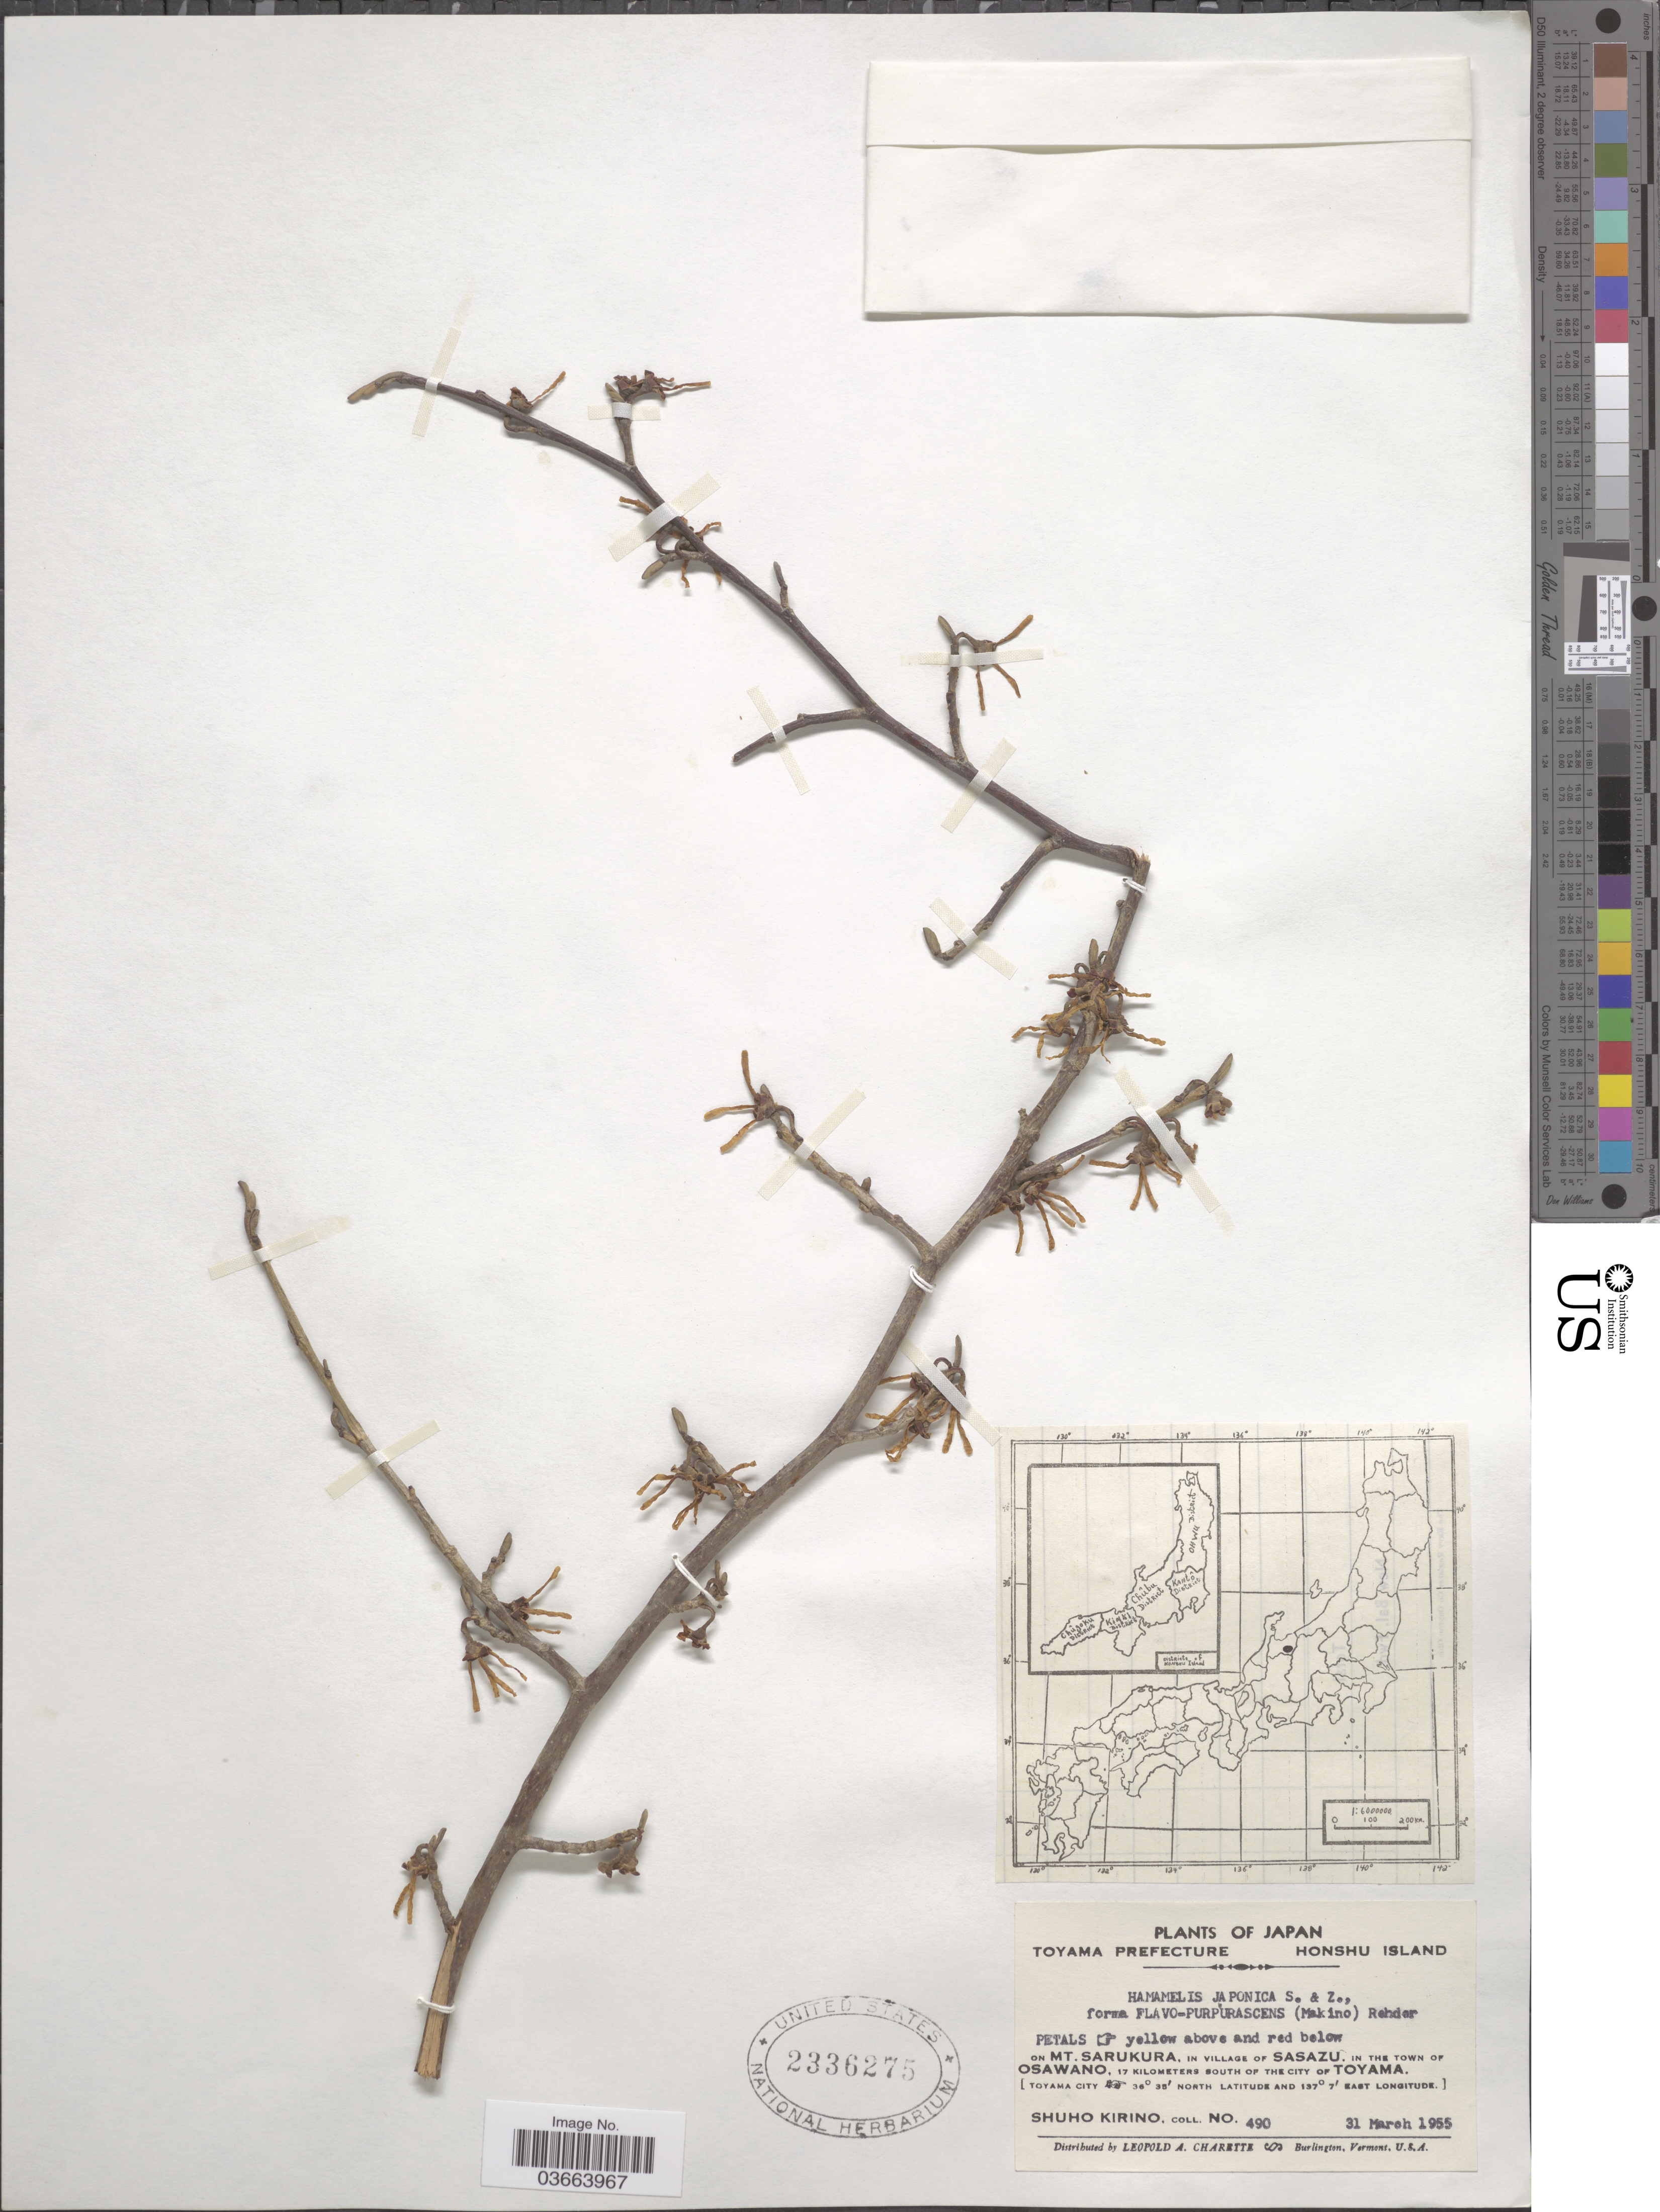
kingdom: Plantae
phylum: Tracheophyta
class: Magnoliopsida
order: Saxifragales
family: Hamamelidaceae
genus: Hamamelis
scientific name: Hamamelis japonica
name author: Siebold & Zucc.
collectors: S. Kirino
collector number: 490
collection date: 1955-03-31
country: Japan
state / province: Toyama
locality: Toyama Prefecture. Honshu Island. On Mt. Sarukura, in villag of Sasazu. In the town of Osawano, 17 kilometers south of he city of Toyama. [Toyama City].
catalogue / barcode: US 2336275